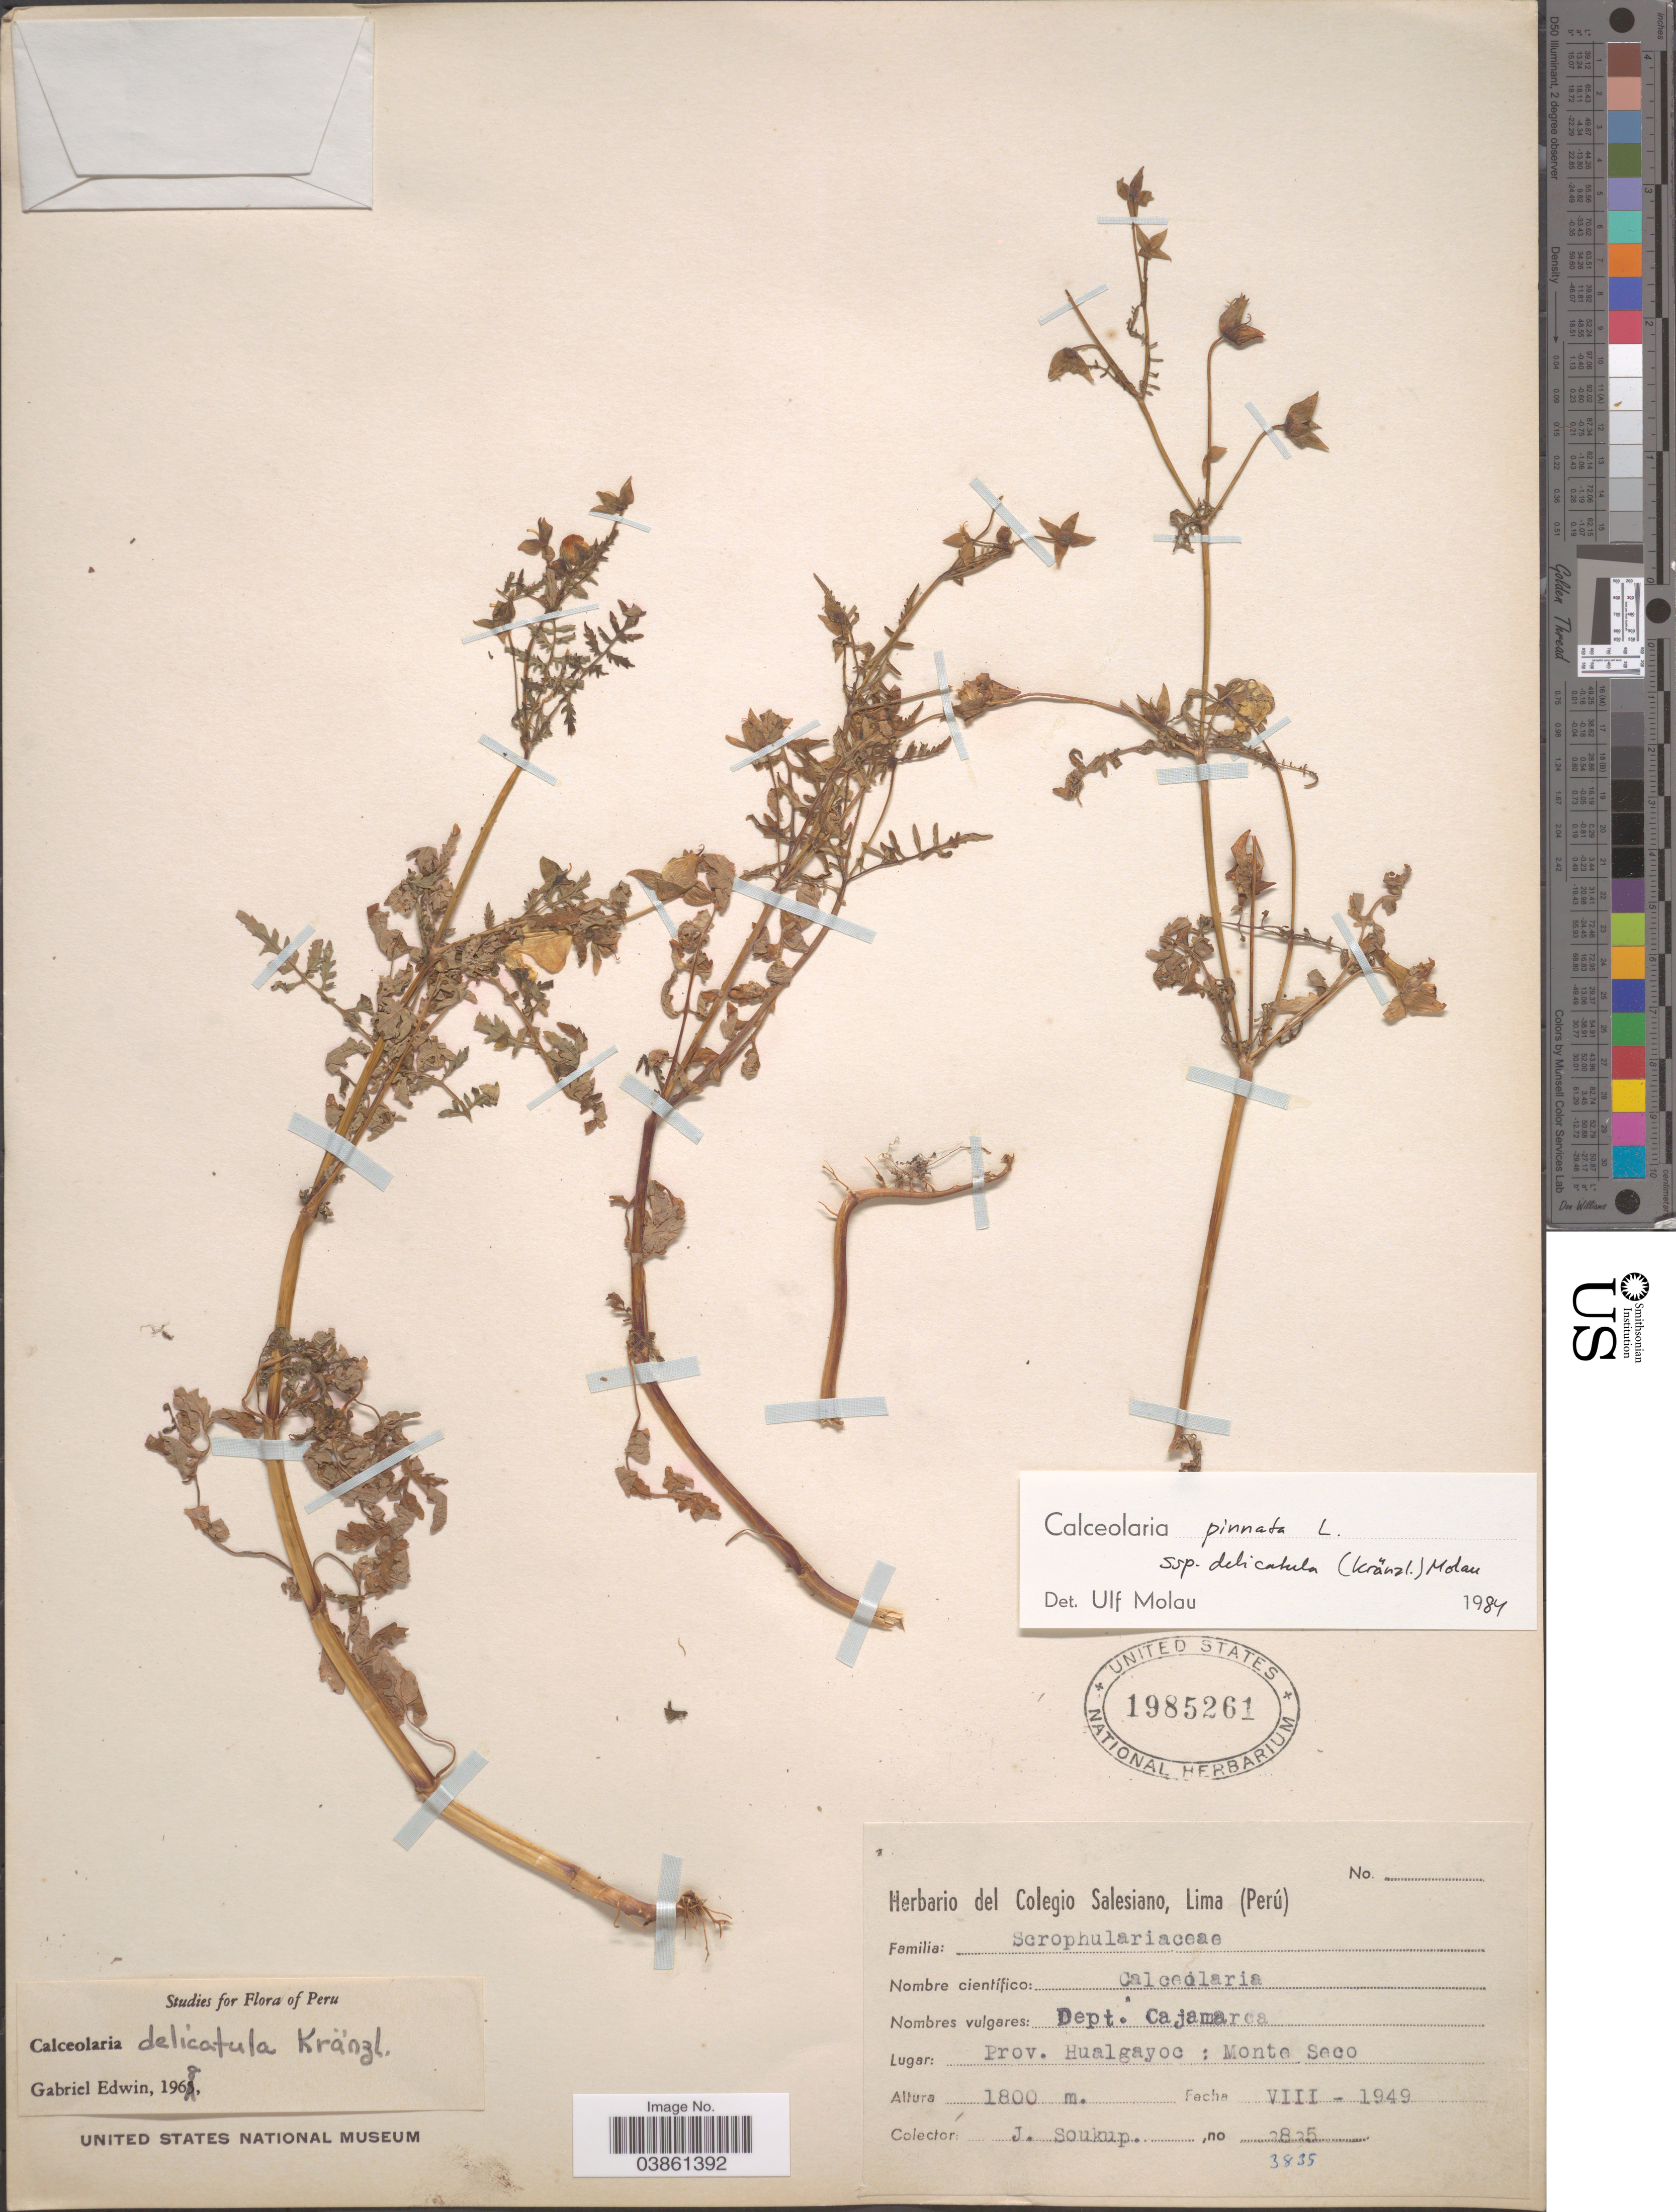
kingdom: Plantae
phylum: Tracheophyta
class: Magnoliopsida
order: Lamiales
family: Calceolariaceae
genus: Calceolaria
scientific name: Calceolaria pinnata subsp. delicatula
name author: (Kraenzl.) Molau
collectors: J. Soukup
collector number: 3835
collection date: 1949-08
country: Peru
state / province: Cajamarca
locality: Dept. Cajamarca. Prov. Hualgayoc: Monte Seco.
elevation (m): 1800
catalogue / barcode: US 1985261